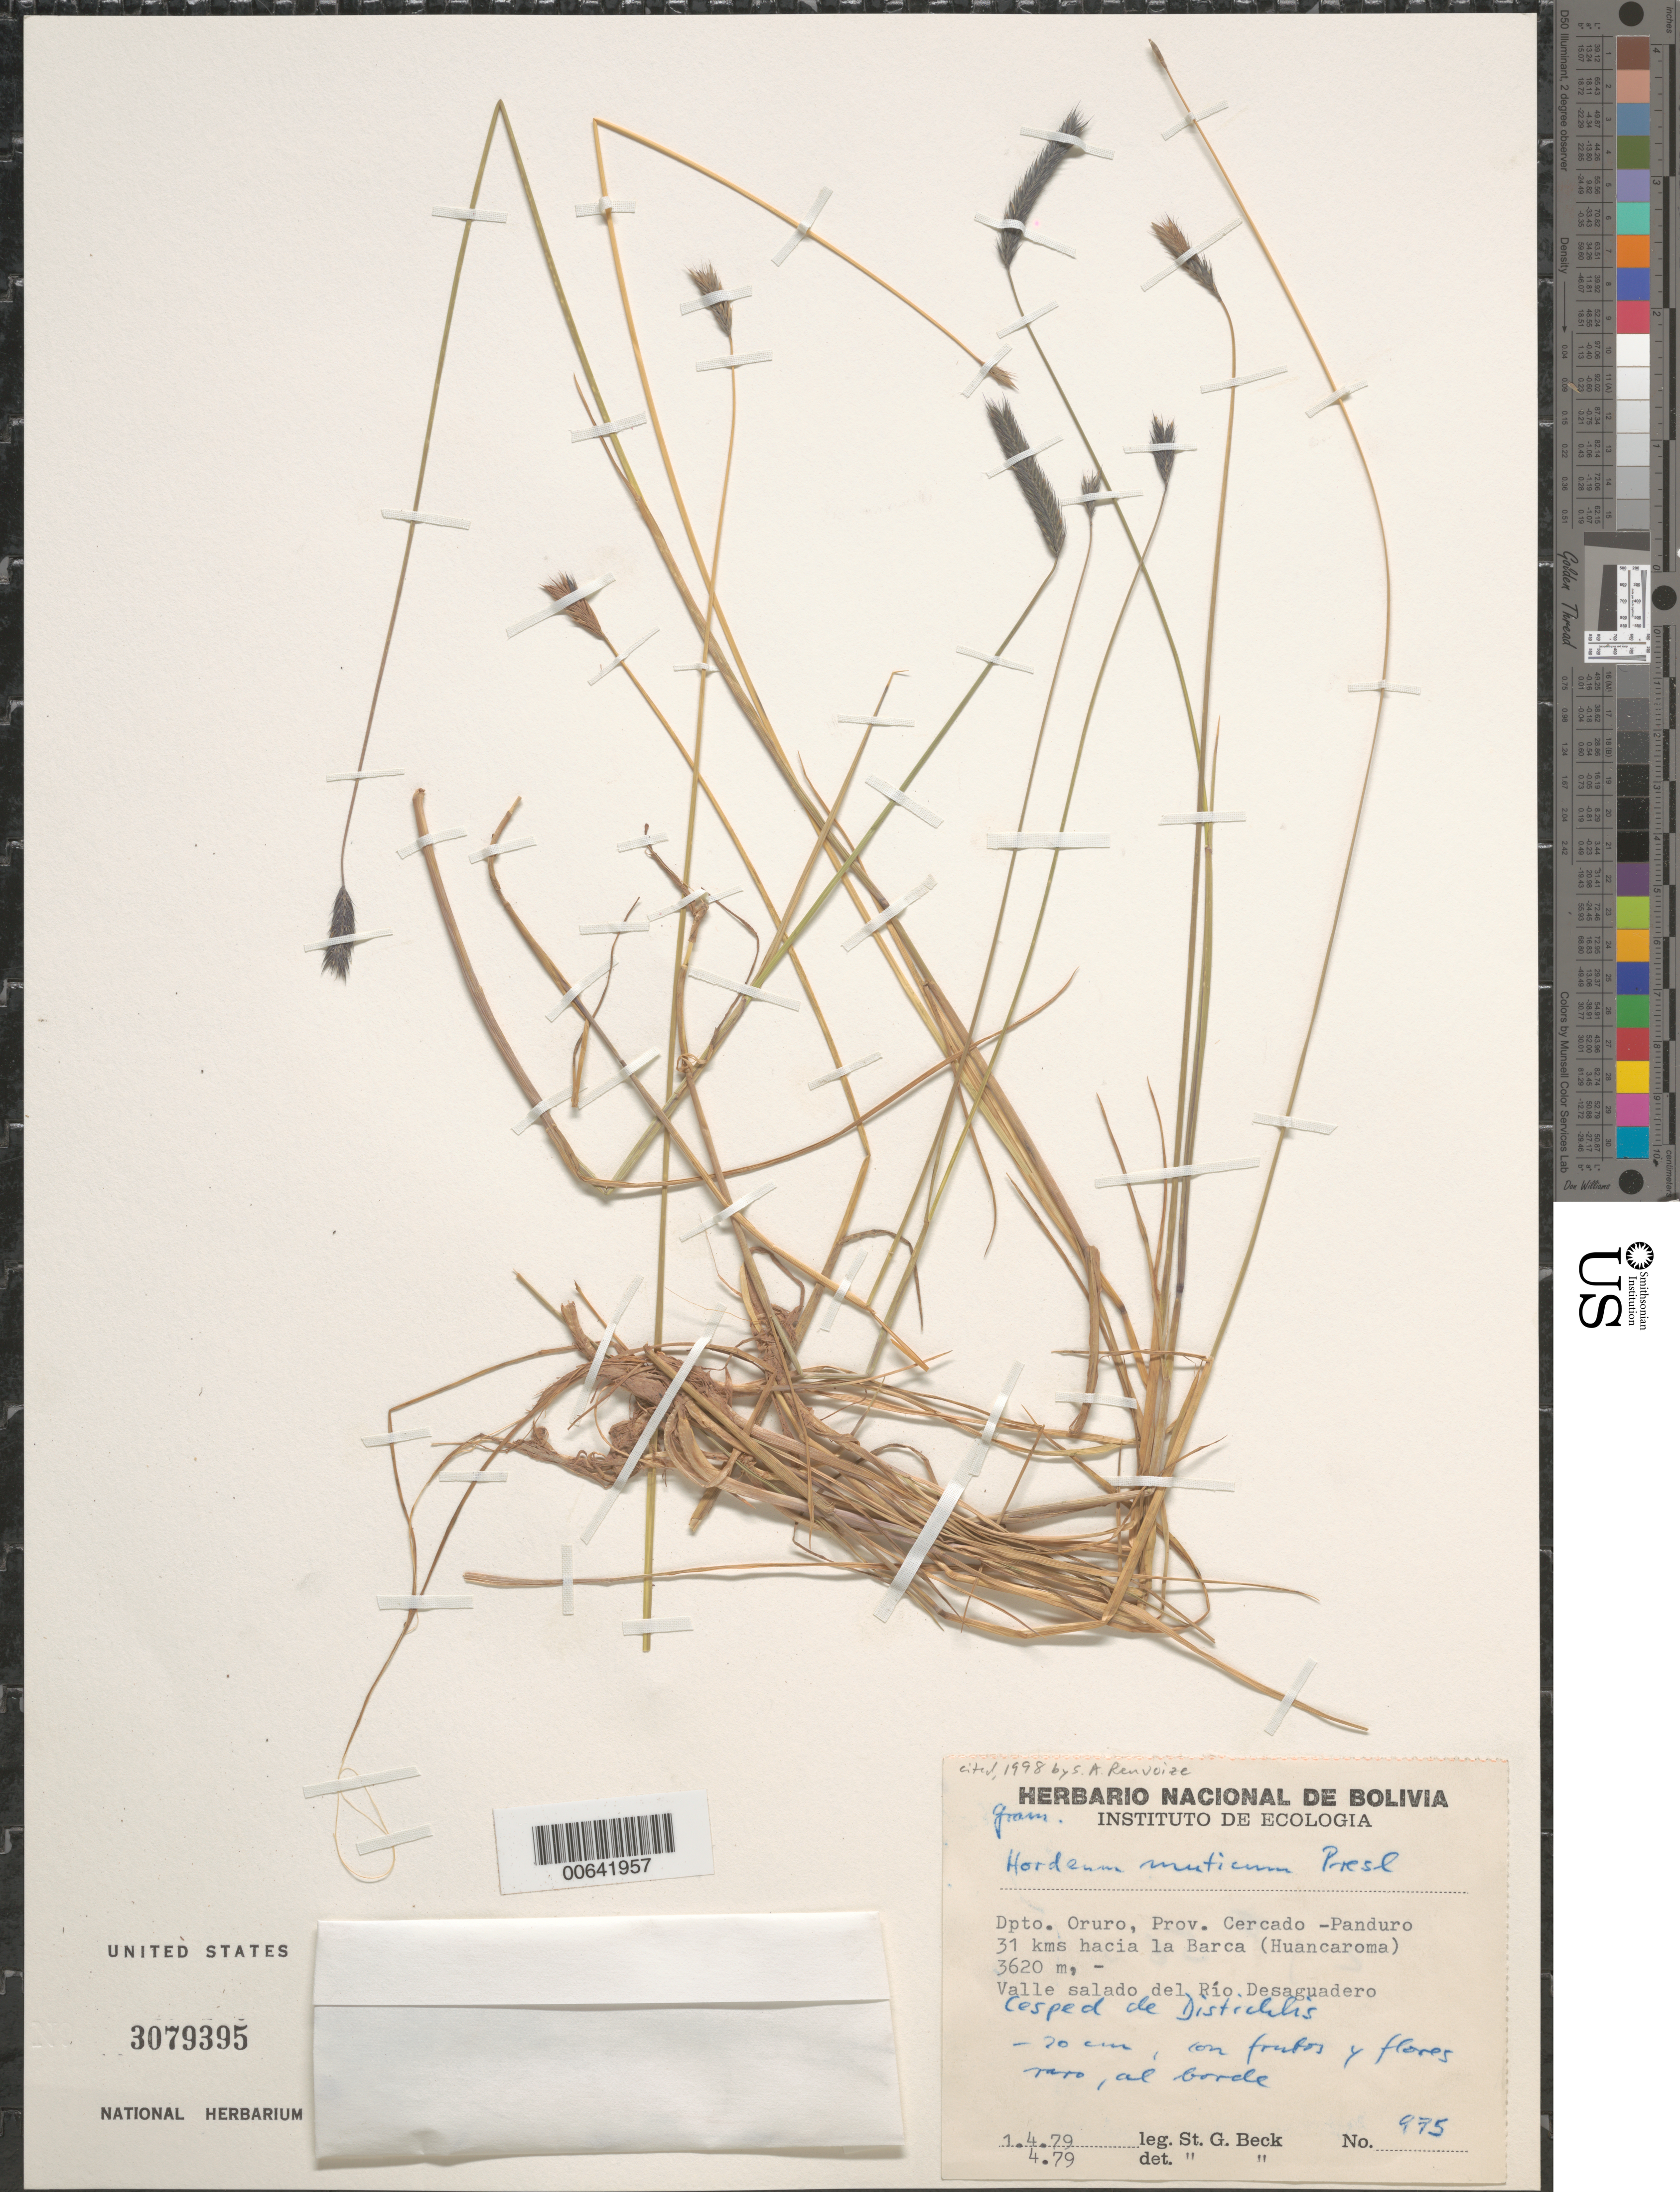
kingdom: Plantae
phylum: Tracheophyta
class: Liliopsida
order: Poales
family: Poaceae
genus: Hordeum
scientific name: Hordeum muticum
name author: J. Presl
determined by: Beck, S. G.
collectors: S. G. Beck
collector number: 975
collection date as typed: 01 Apr 1979 or 04 Jan 1979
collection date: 1979-01-04 or 1979-04-01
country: Bolivia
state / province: Oruro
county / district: Cercado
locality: Panduro, 31 km Hacia La Barca (Huancaroma).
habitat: Valle salado del Río Desaguadero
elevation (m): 3620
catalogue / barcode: US 3079395